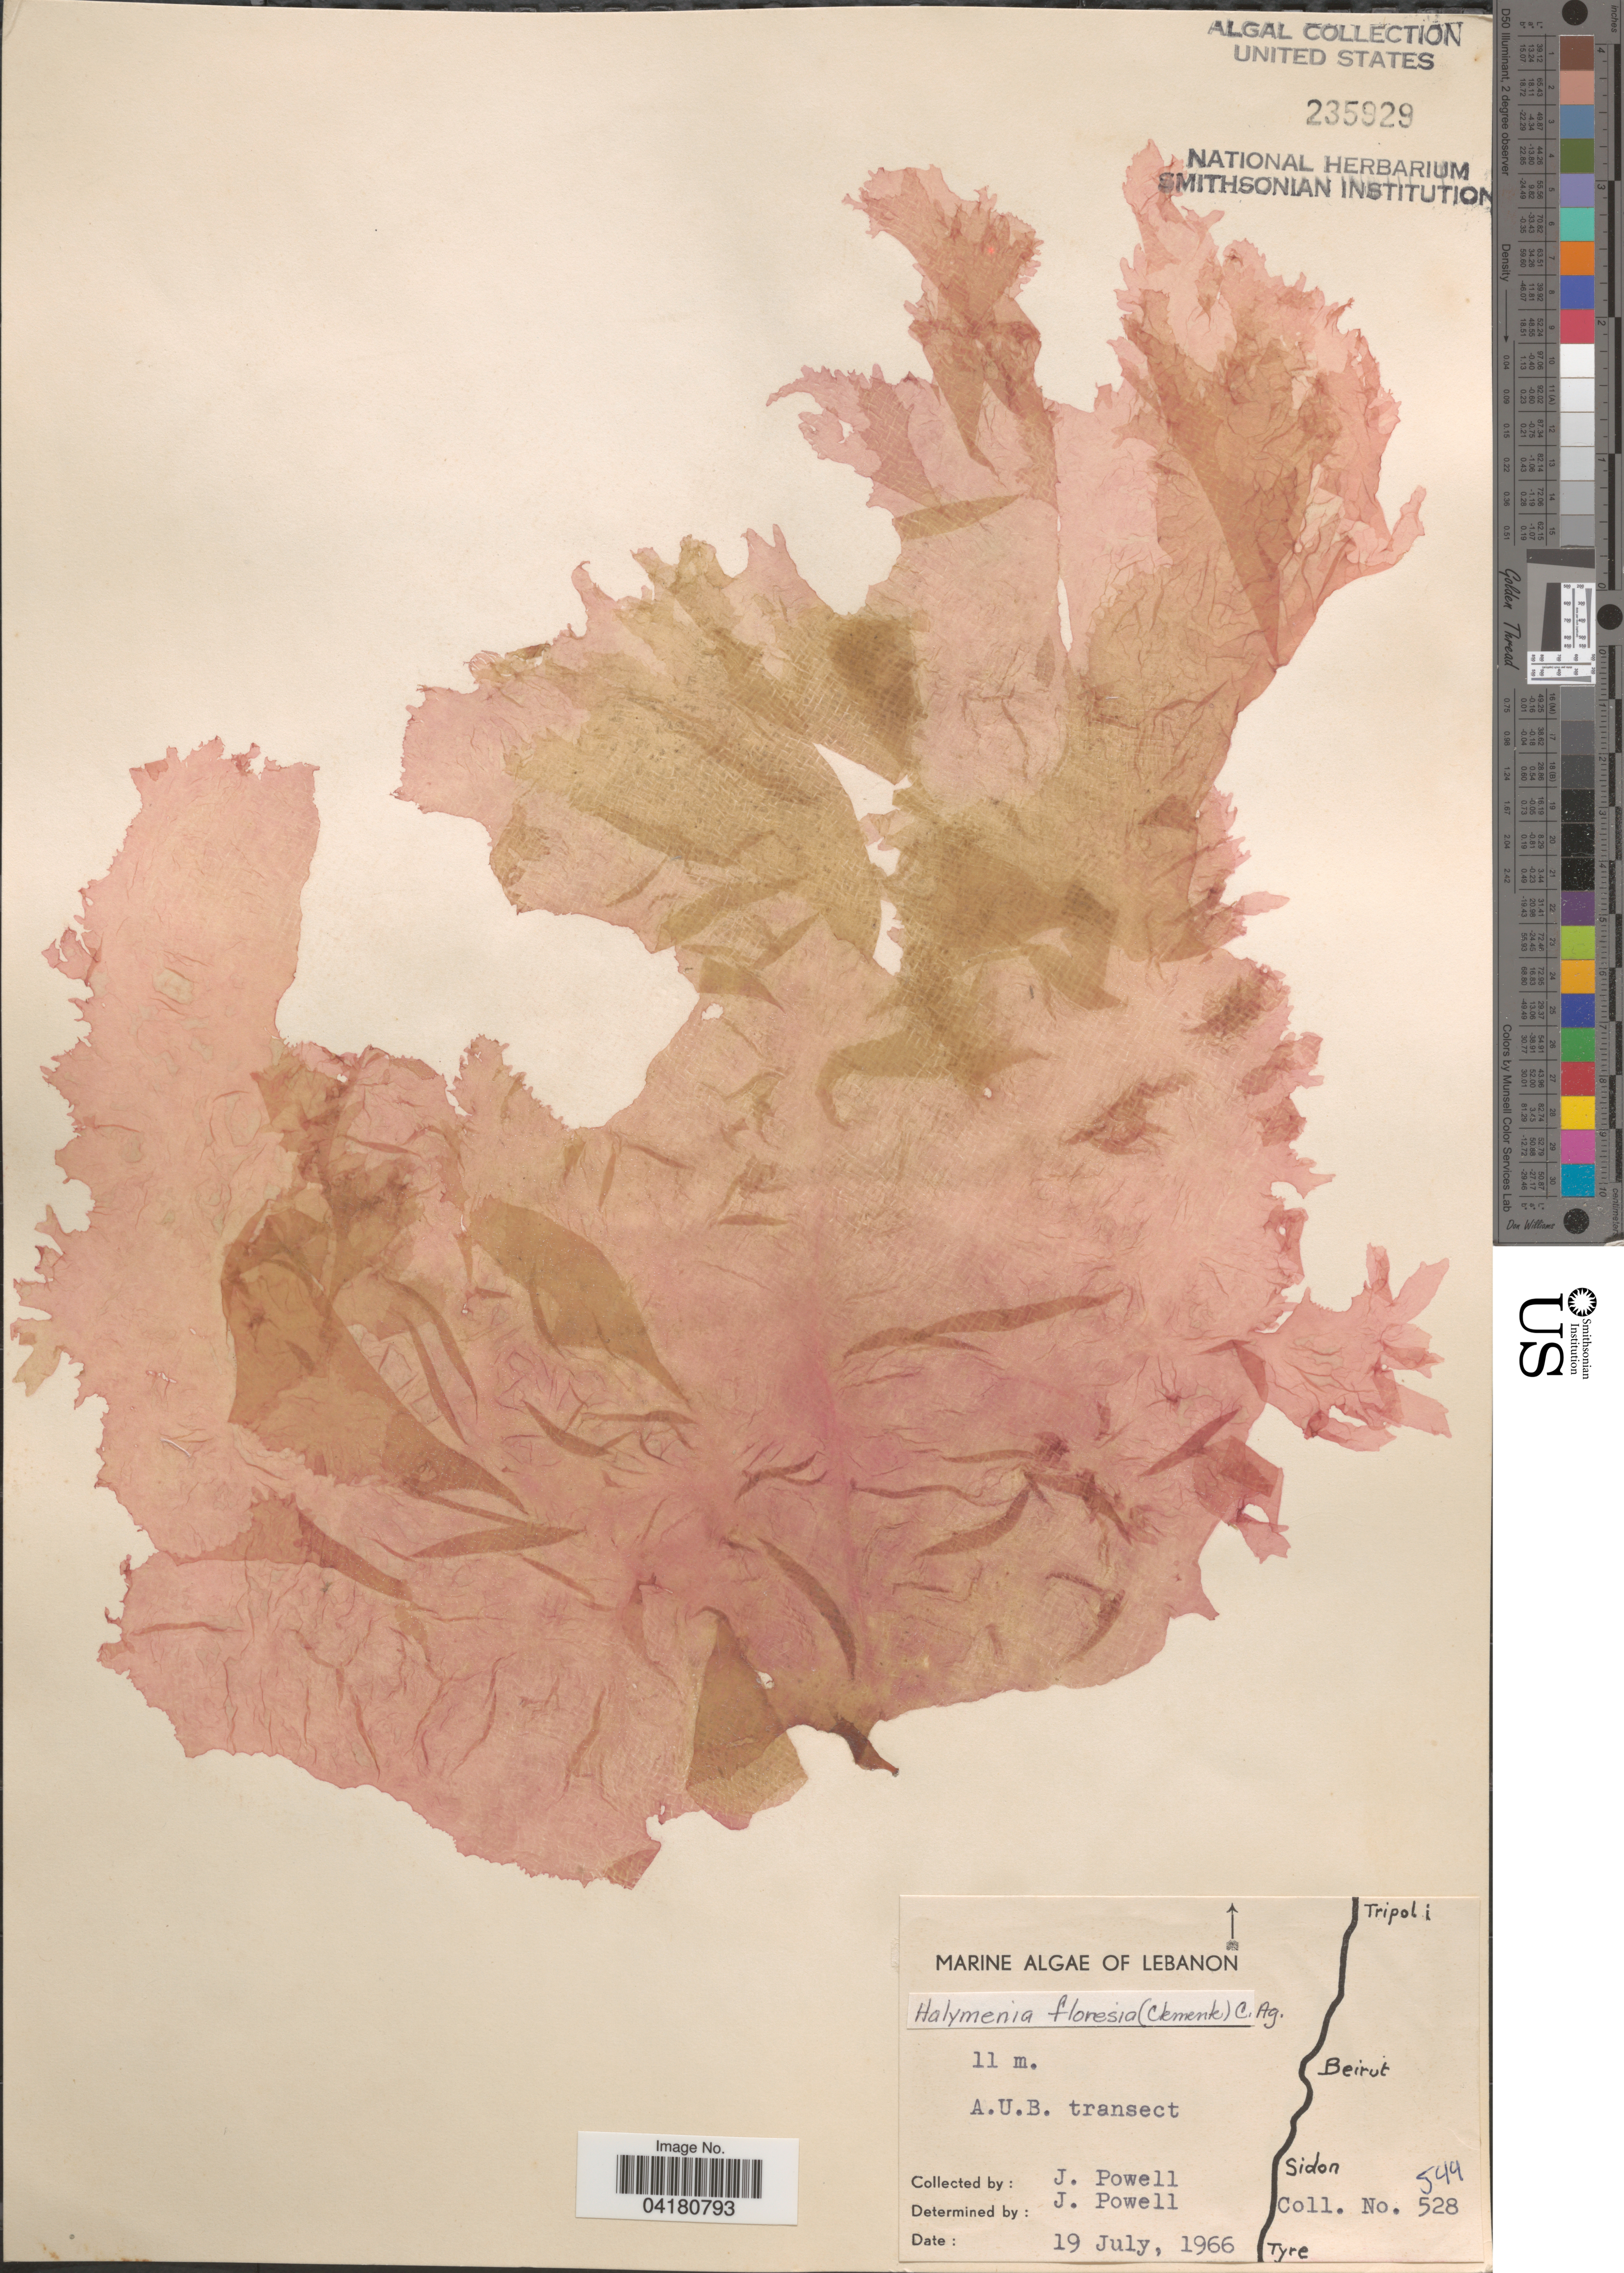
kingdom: Plantae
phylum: Rhodophyta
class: Florideophyceae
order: Halymeniales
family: Halymeniaceae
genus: Halymenia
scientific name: Halymenia floresii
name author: (Clemente) C. Agardh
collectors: J. Powell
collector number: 528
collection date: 1966-07-19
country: Lebanon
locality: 11m. A.U.B. transect.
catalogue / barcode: US 235929